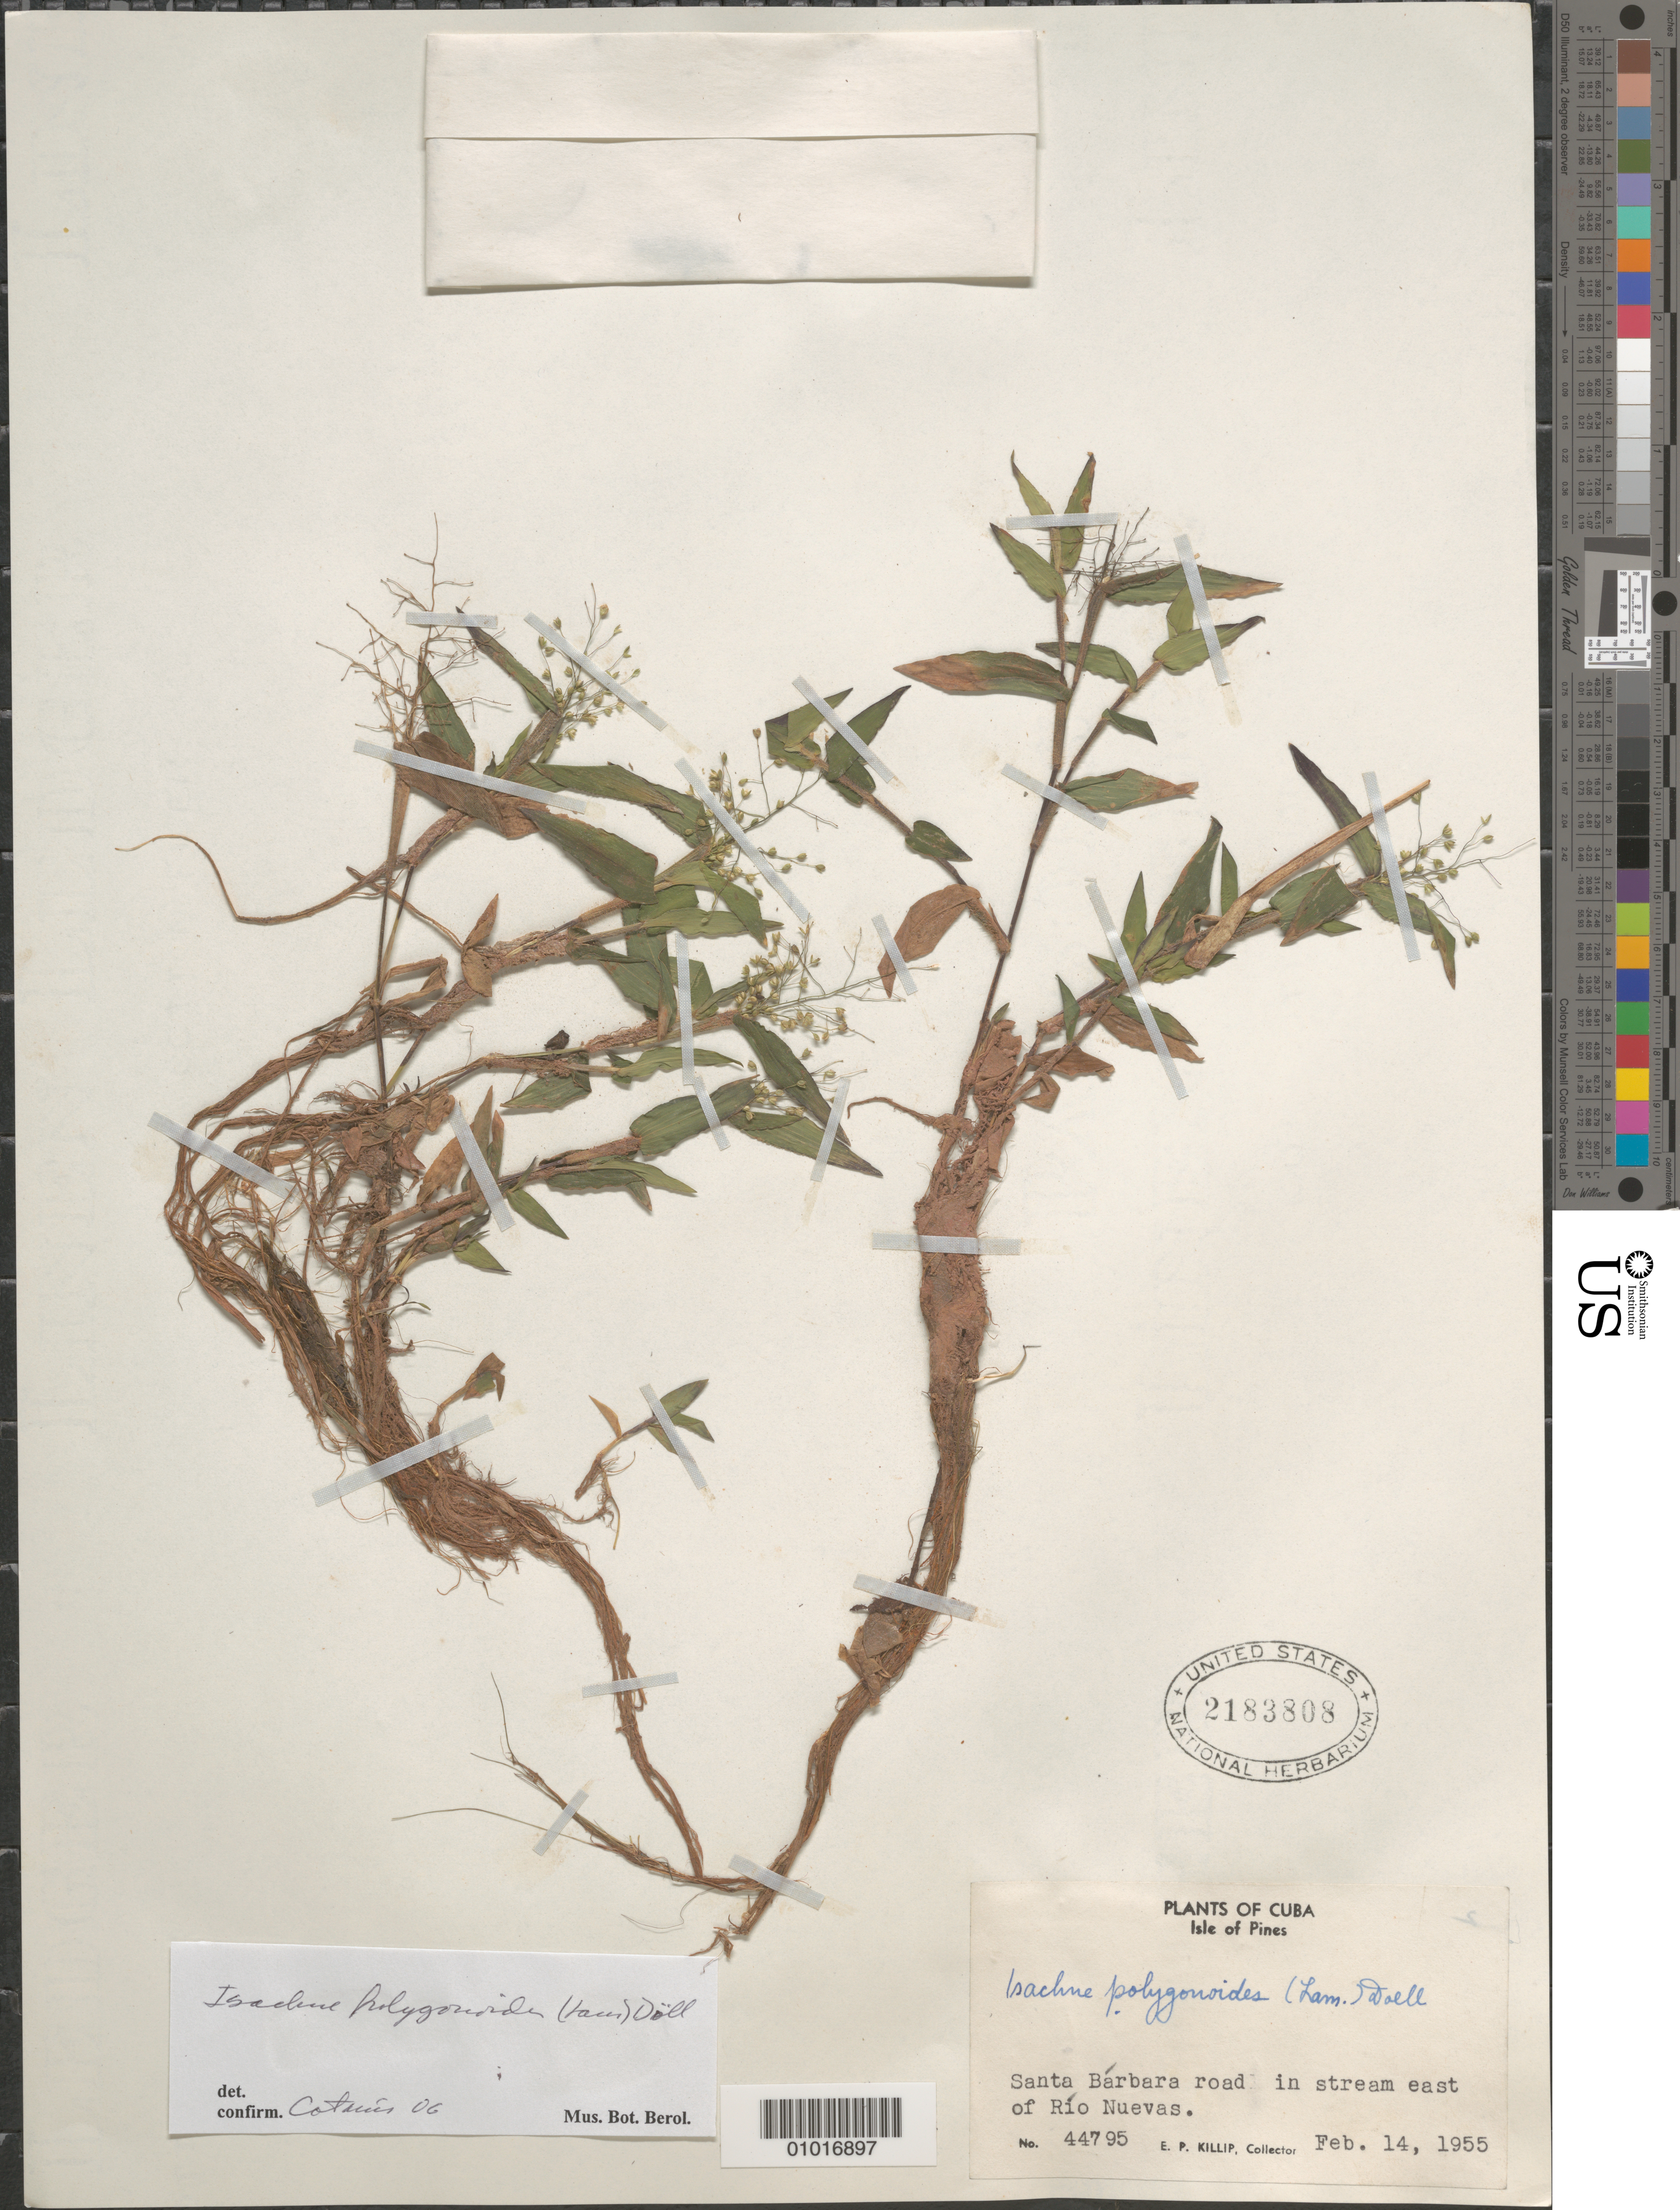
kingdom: Plantae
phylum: Tracheophyta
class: Liliopsida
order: Poales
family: Poaceae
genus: Isachne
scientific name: Isachne polygonoides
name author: (Lam.) Döll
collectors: E. P. Killip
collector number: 44795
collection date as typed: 14 Feb 1955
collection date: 1955-02-14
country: Cuba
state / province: Isla de la Juventud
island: Isla de la Juventud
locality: [Isle of Pines], Santa Barbara road in stream east of Rio Nuevas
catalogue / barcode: US 2183808